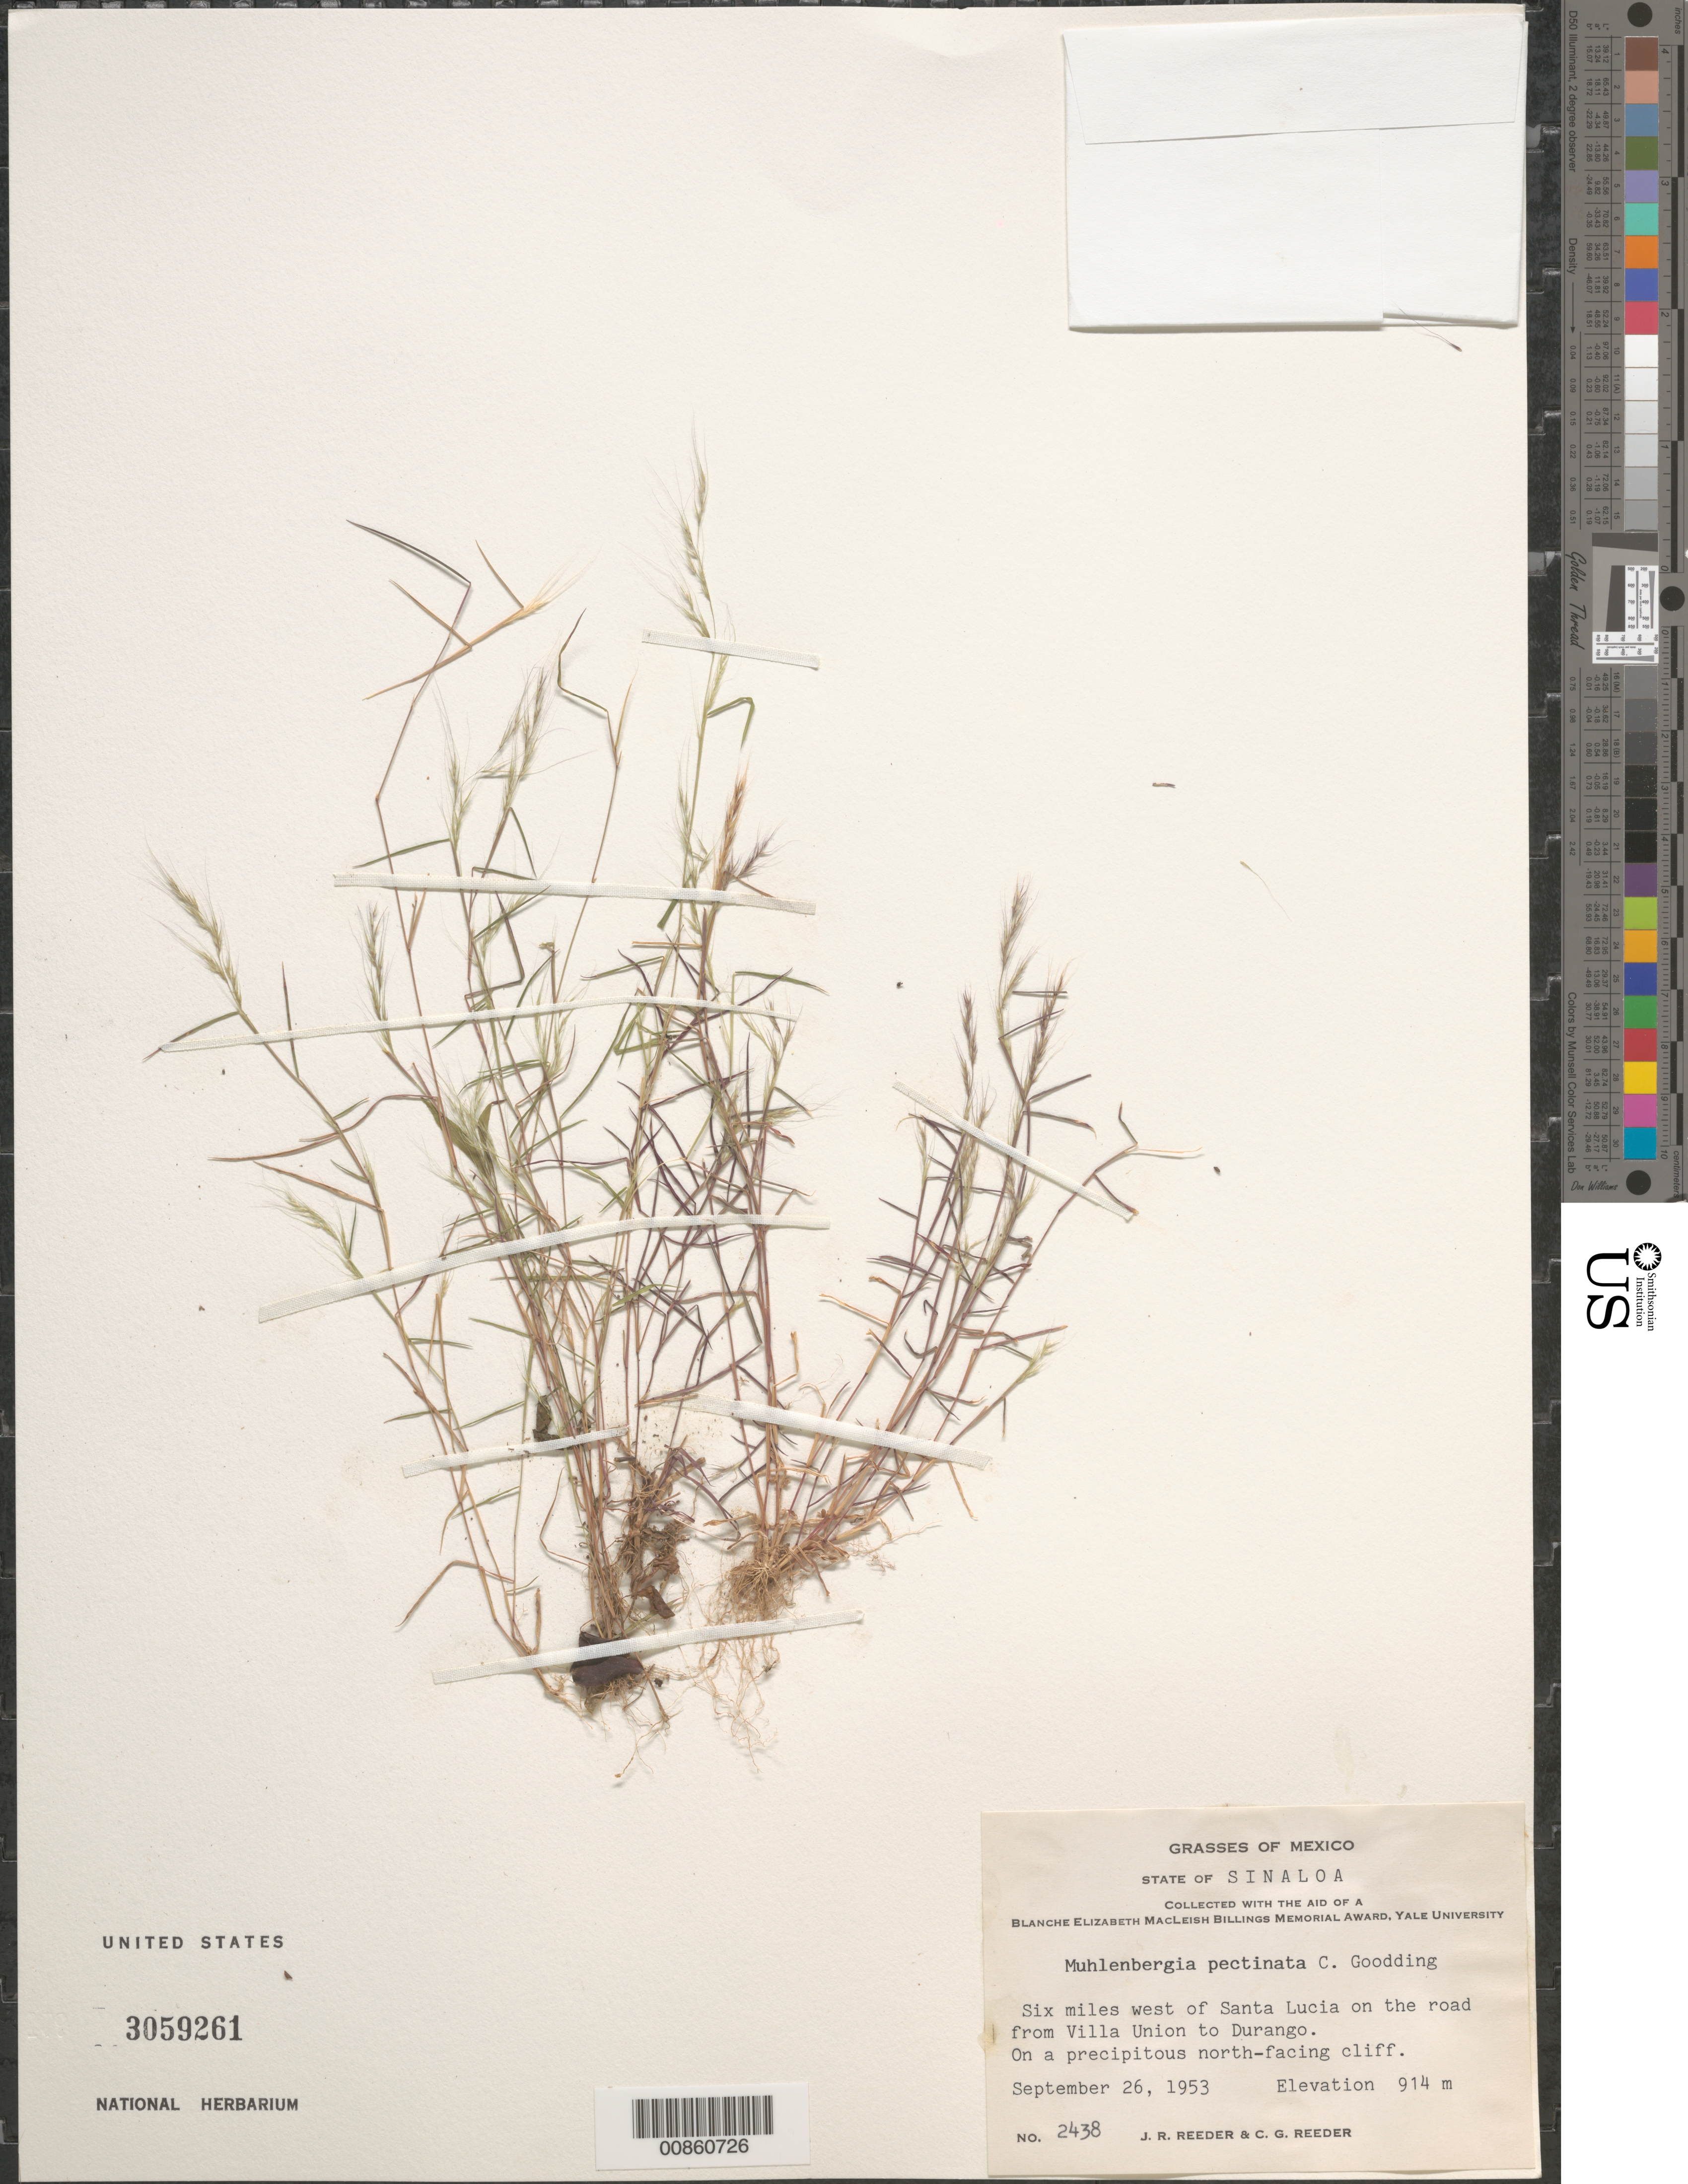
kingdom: Plantae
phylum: Tracheophyta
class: Liliopsida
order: Poales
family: Poaceae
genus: Muhlenbergia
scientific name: Muhlenbergia pectinata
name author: C.O. Goodd.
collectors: J. R. Reeder & C. G. Reeder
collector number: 2438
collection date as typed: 26 Sep 1953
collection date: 1953-09-26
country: Mexico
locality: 6 mi W of Santa Lucia, on the road from Villa Union to Durango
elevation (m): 914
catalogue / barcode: US 3059261